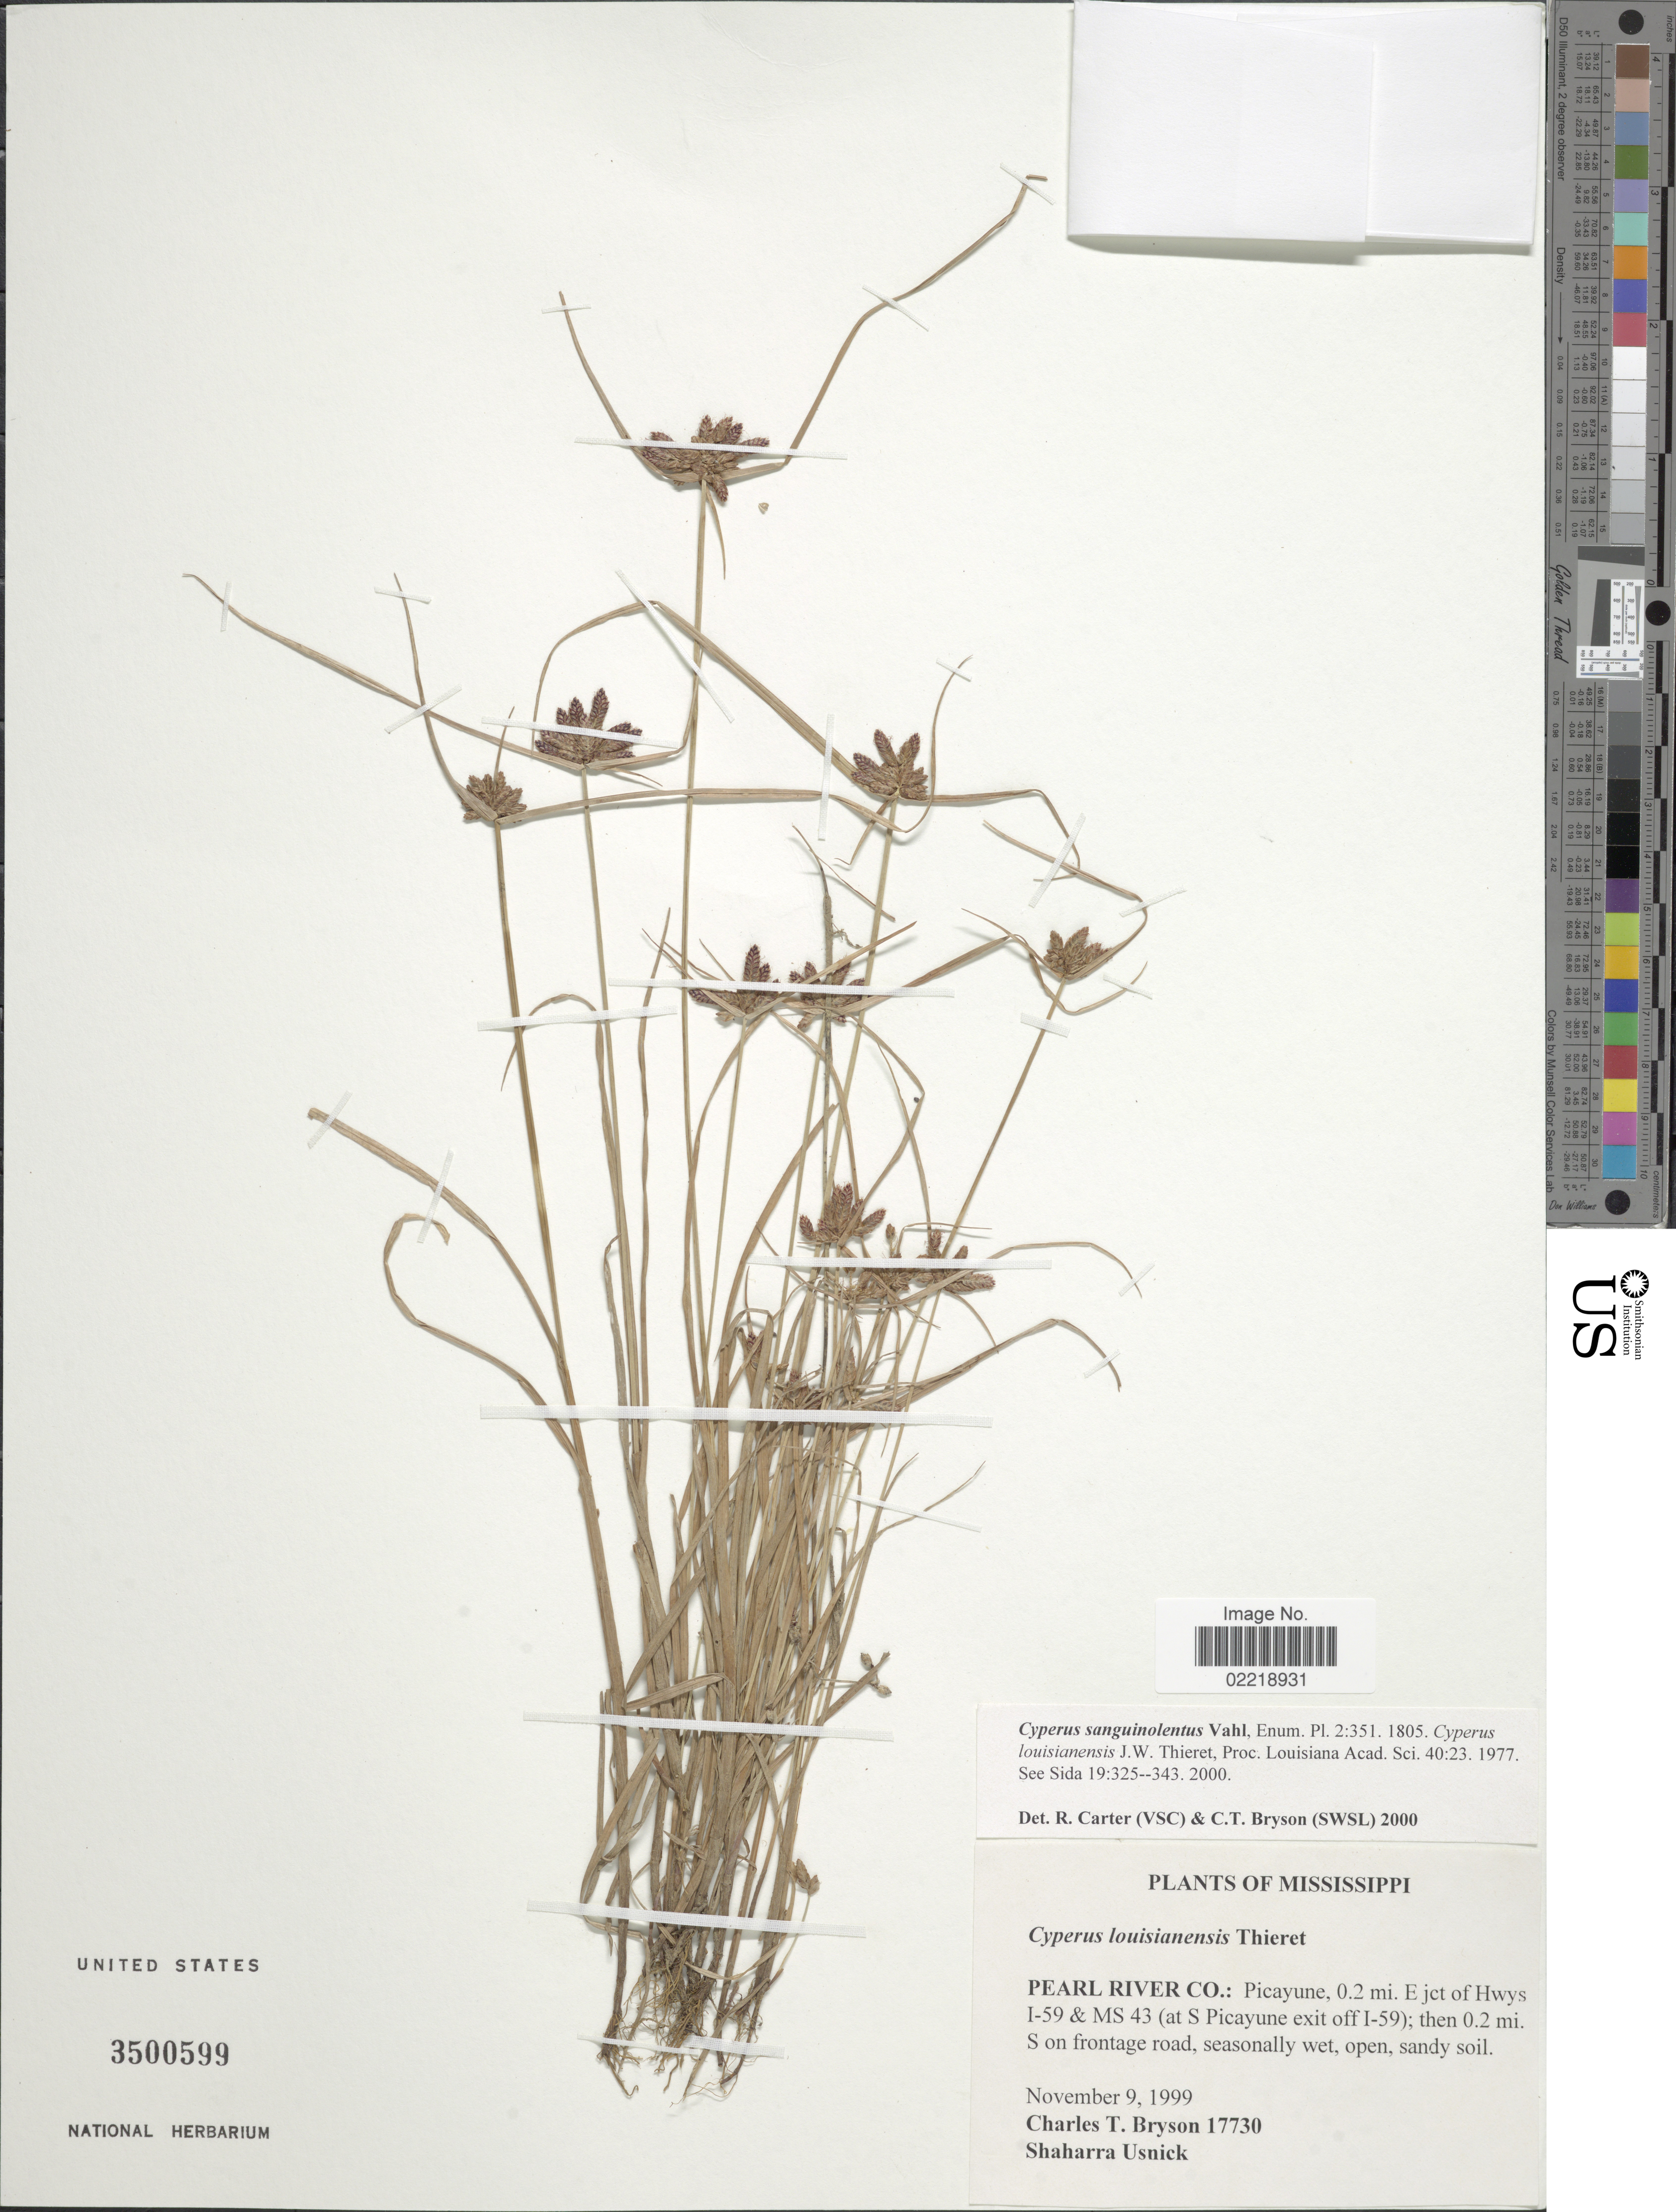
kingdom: Plantae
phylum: Tracheophyta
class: Liliopsida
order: Poales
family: Cyperaceae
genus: Cyperus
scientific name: Cyperus sanguinolentus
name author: Vahl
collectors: C. Bryson & S. Usnick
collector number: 17730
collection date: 1999-11-09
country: United States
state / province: Mississippi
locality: Pearl River Co: Pcayune, 0.2 mi E jct of Hwys I-59 & MS 43 (at S Picayune exit off I-59) then 0.2 mi S on frontage road, seasonally wet, open, sandy soil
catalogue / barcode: US 3500599